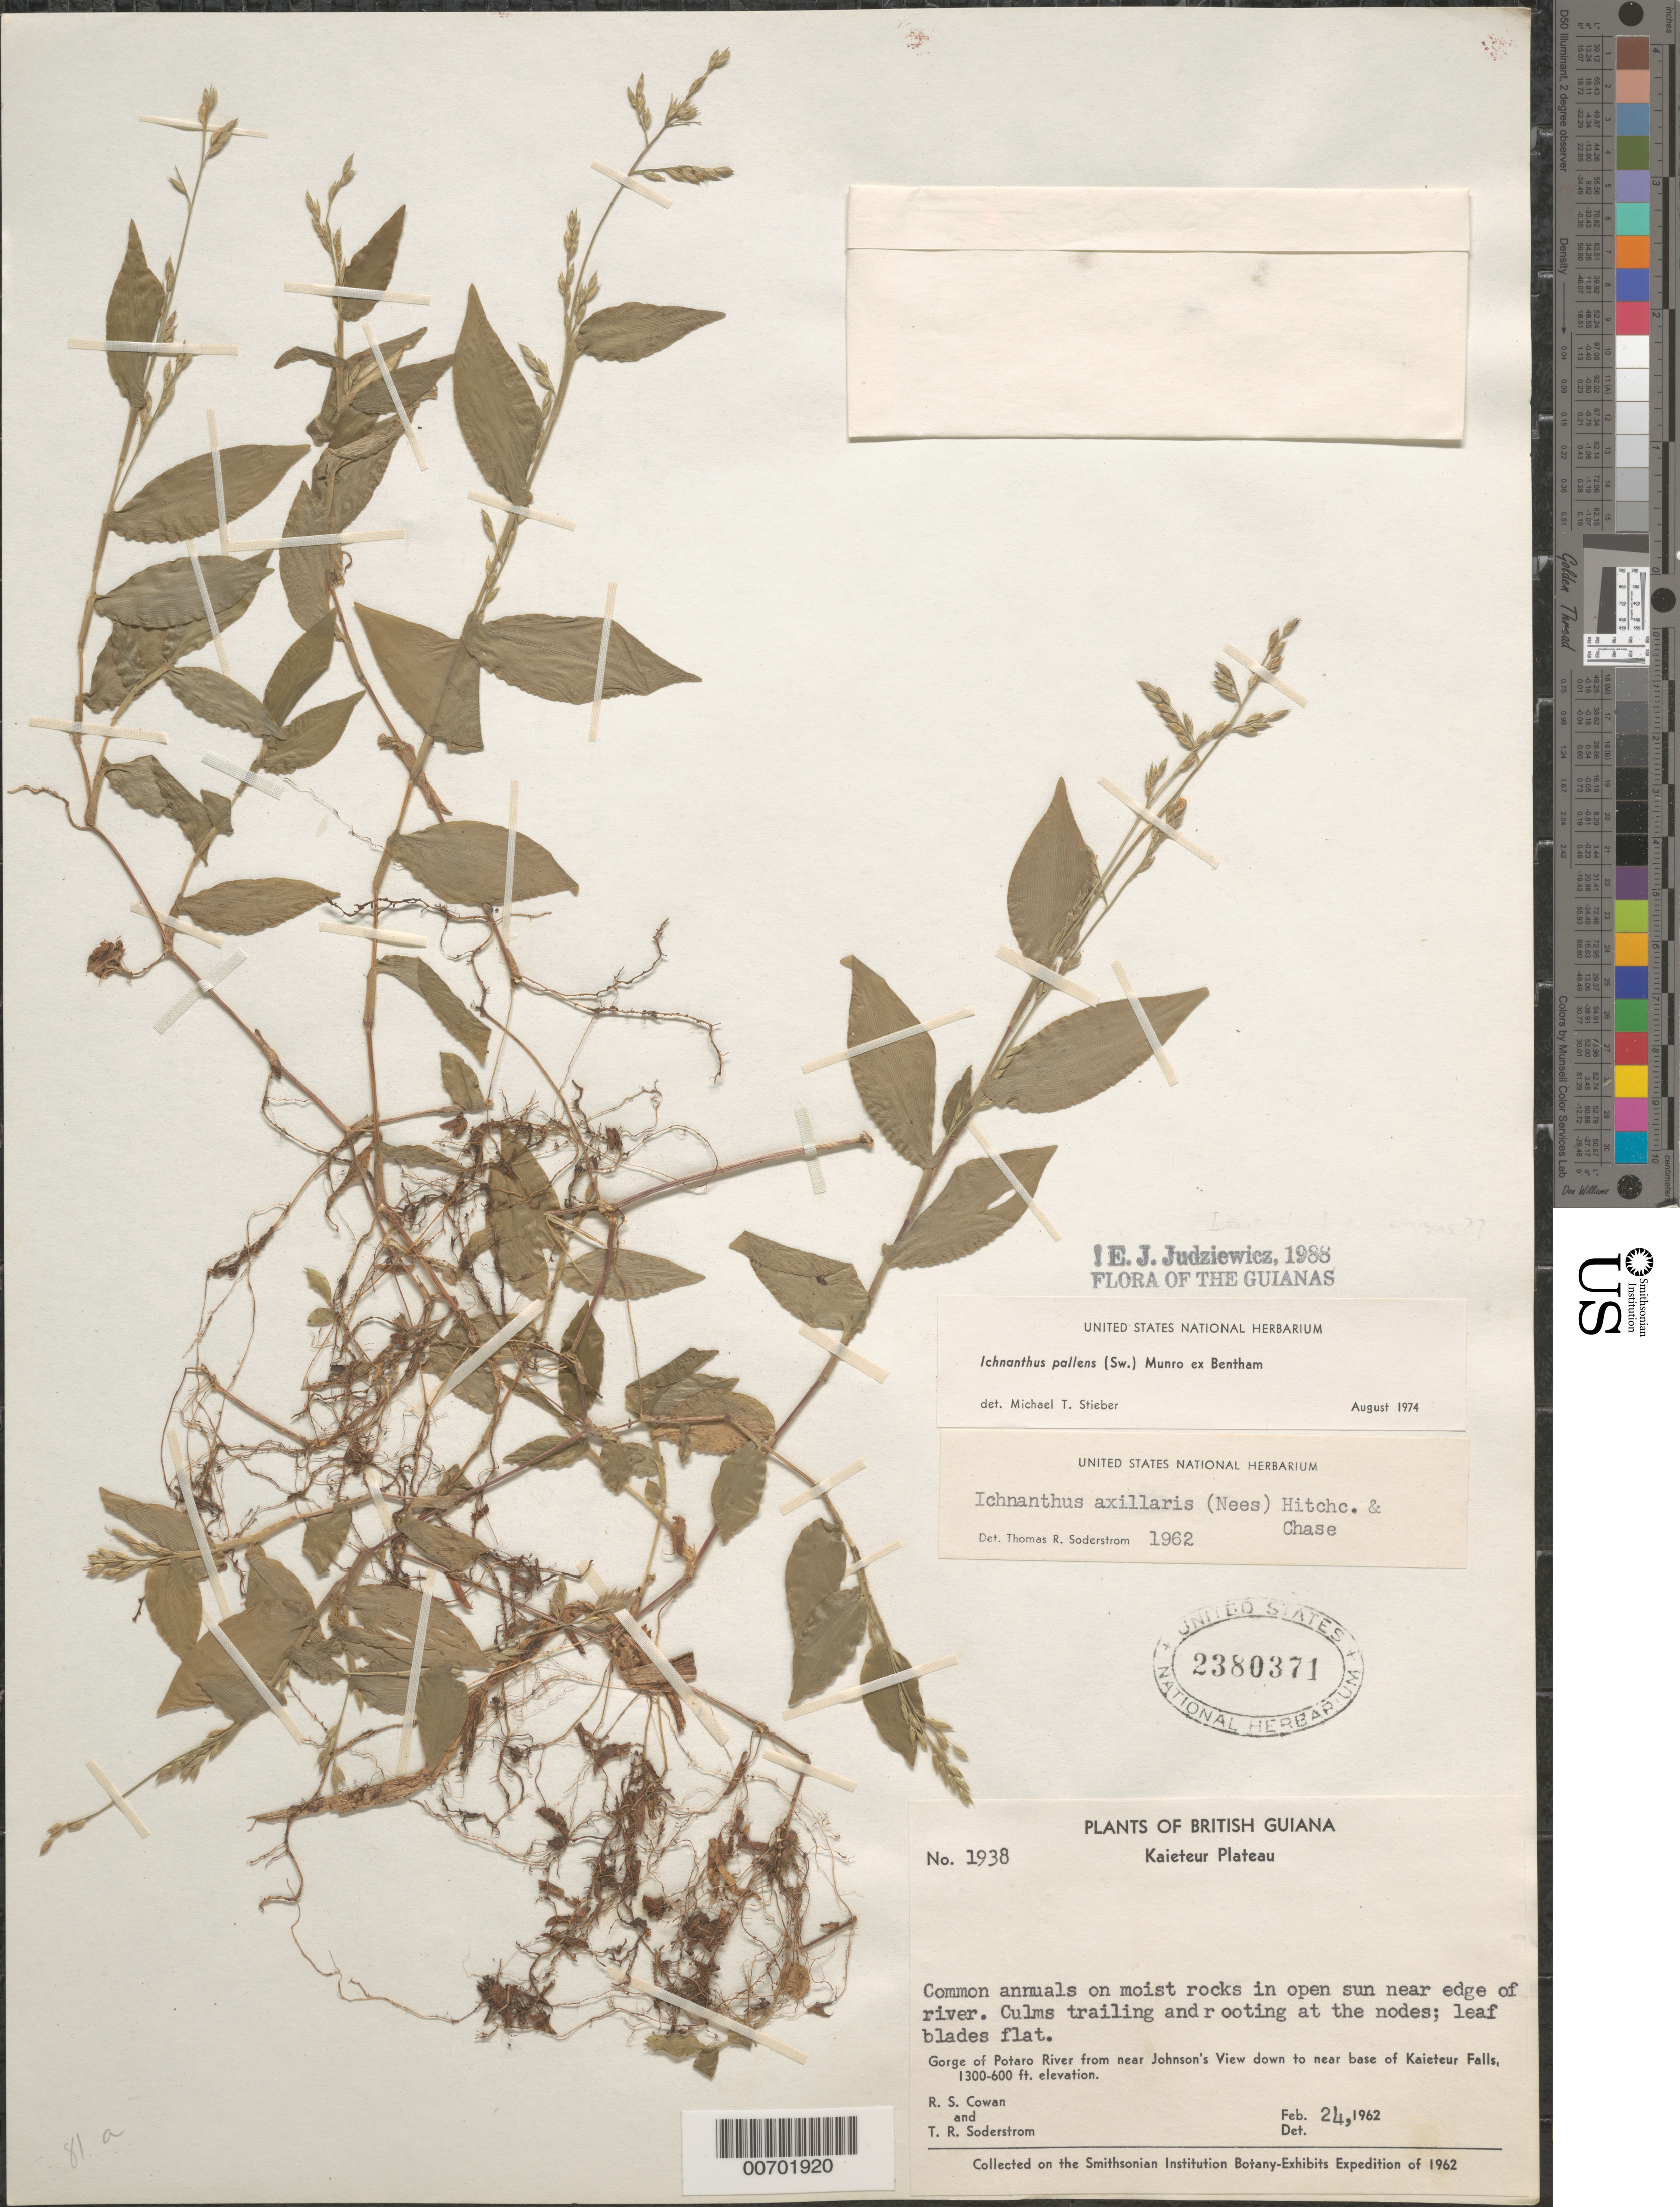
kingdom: Plantae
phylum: Tracheophyta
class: Liliopsida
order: Poales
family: Poaceae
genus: Ichnanthus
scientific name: Ichnanthus pallens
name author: (Sw.) Munro ex Benth.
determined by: Judziewicz, E. J.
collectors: R. S. Cowan & T. R. Soderstrom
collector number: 1938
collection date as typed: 24-Feb-62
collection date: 1962-02-24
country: Guyana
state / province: Potaro-Siparuni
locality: Kaieteur Plateau, Kaieteur Falls, Potaro Gorge from Johnson's View to near base of Falls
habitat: Moist rocks in open sun near edge of river at bottom of gorge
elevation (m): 183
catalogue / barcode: US 2380371